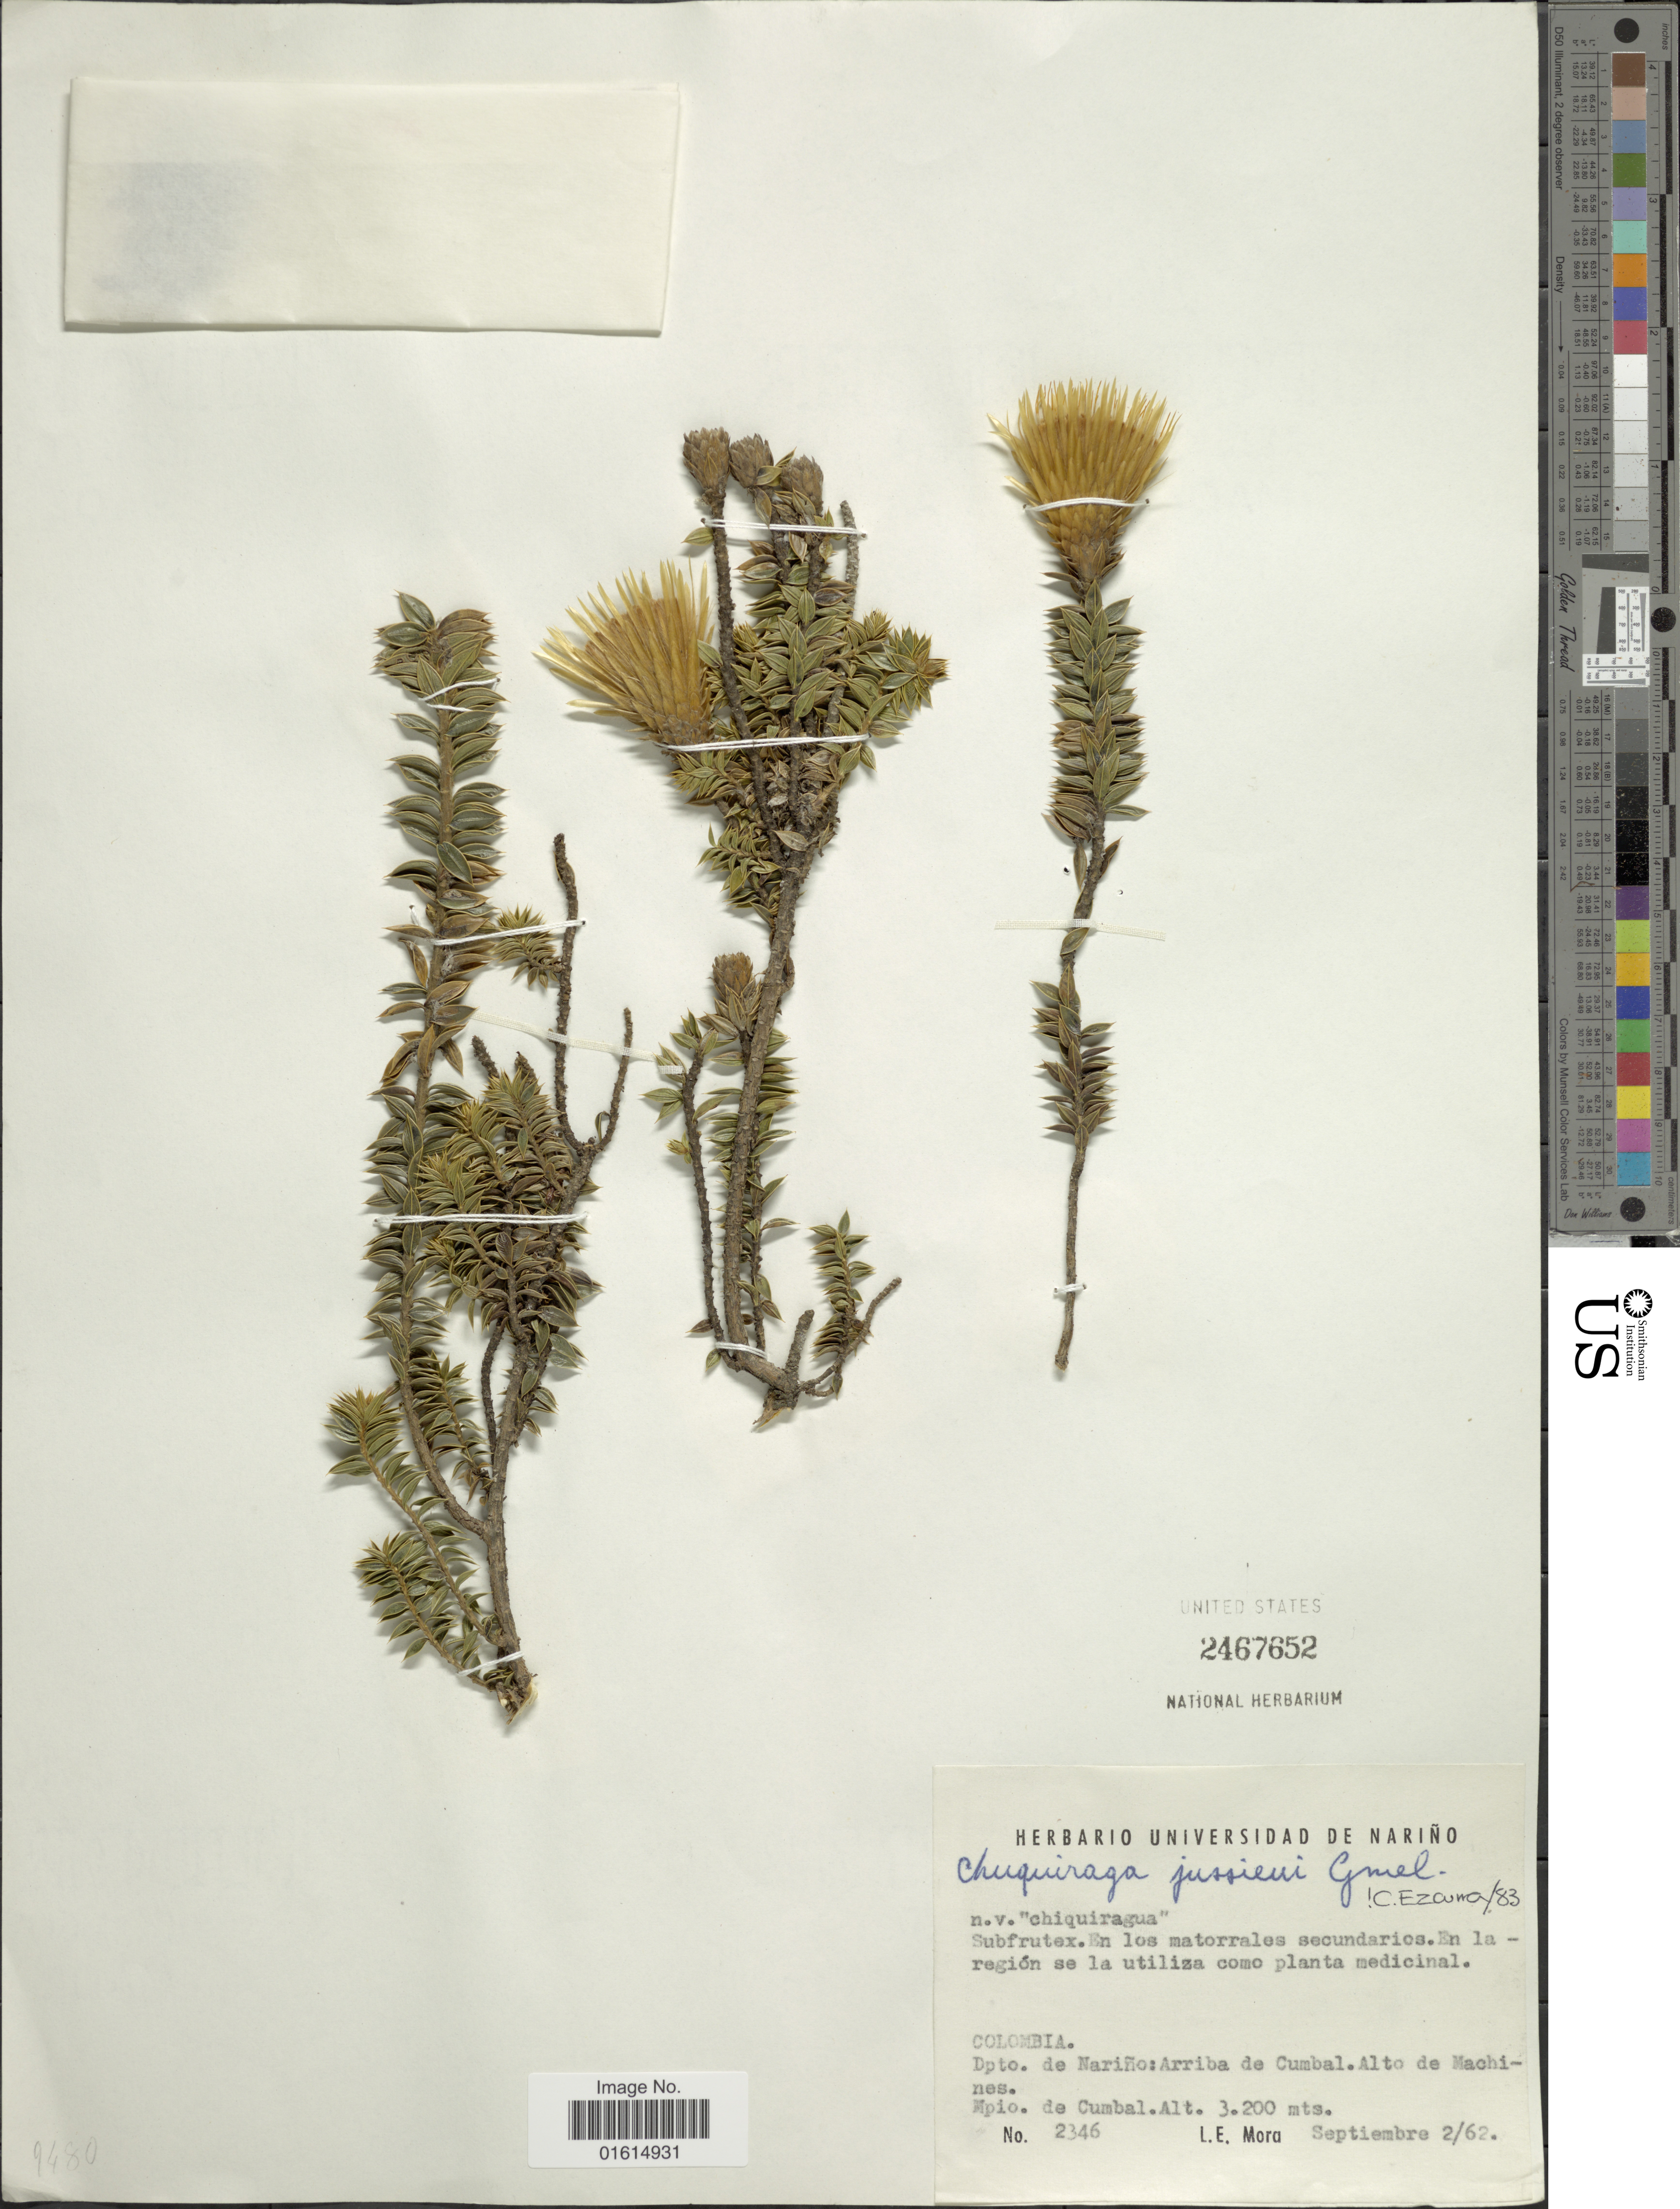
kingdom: Plantae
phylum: Tracheophyta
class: Magnoliopsida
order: Asterales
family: Asteraceae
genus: Chuquiraga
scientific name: Chuquiraga jussieui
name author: J.F. Gmel.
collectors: L. Mora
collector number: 2346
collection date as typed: Transcribed d/m/y: 2/9/62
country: Colombia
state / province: Nariño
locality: Dpto. de Narino, Arriba de Cumbal, Alto de Machines, Mpio. de Cumbal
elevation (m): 3200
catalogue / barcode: US 2467652